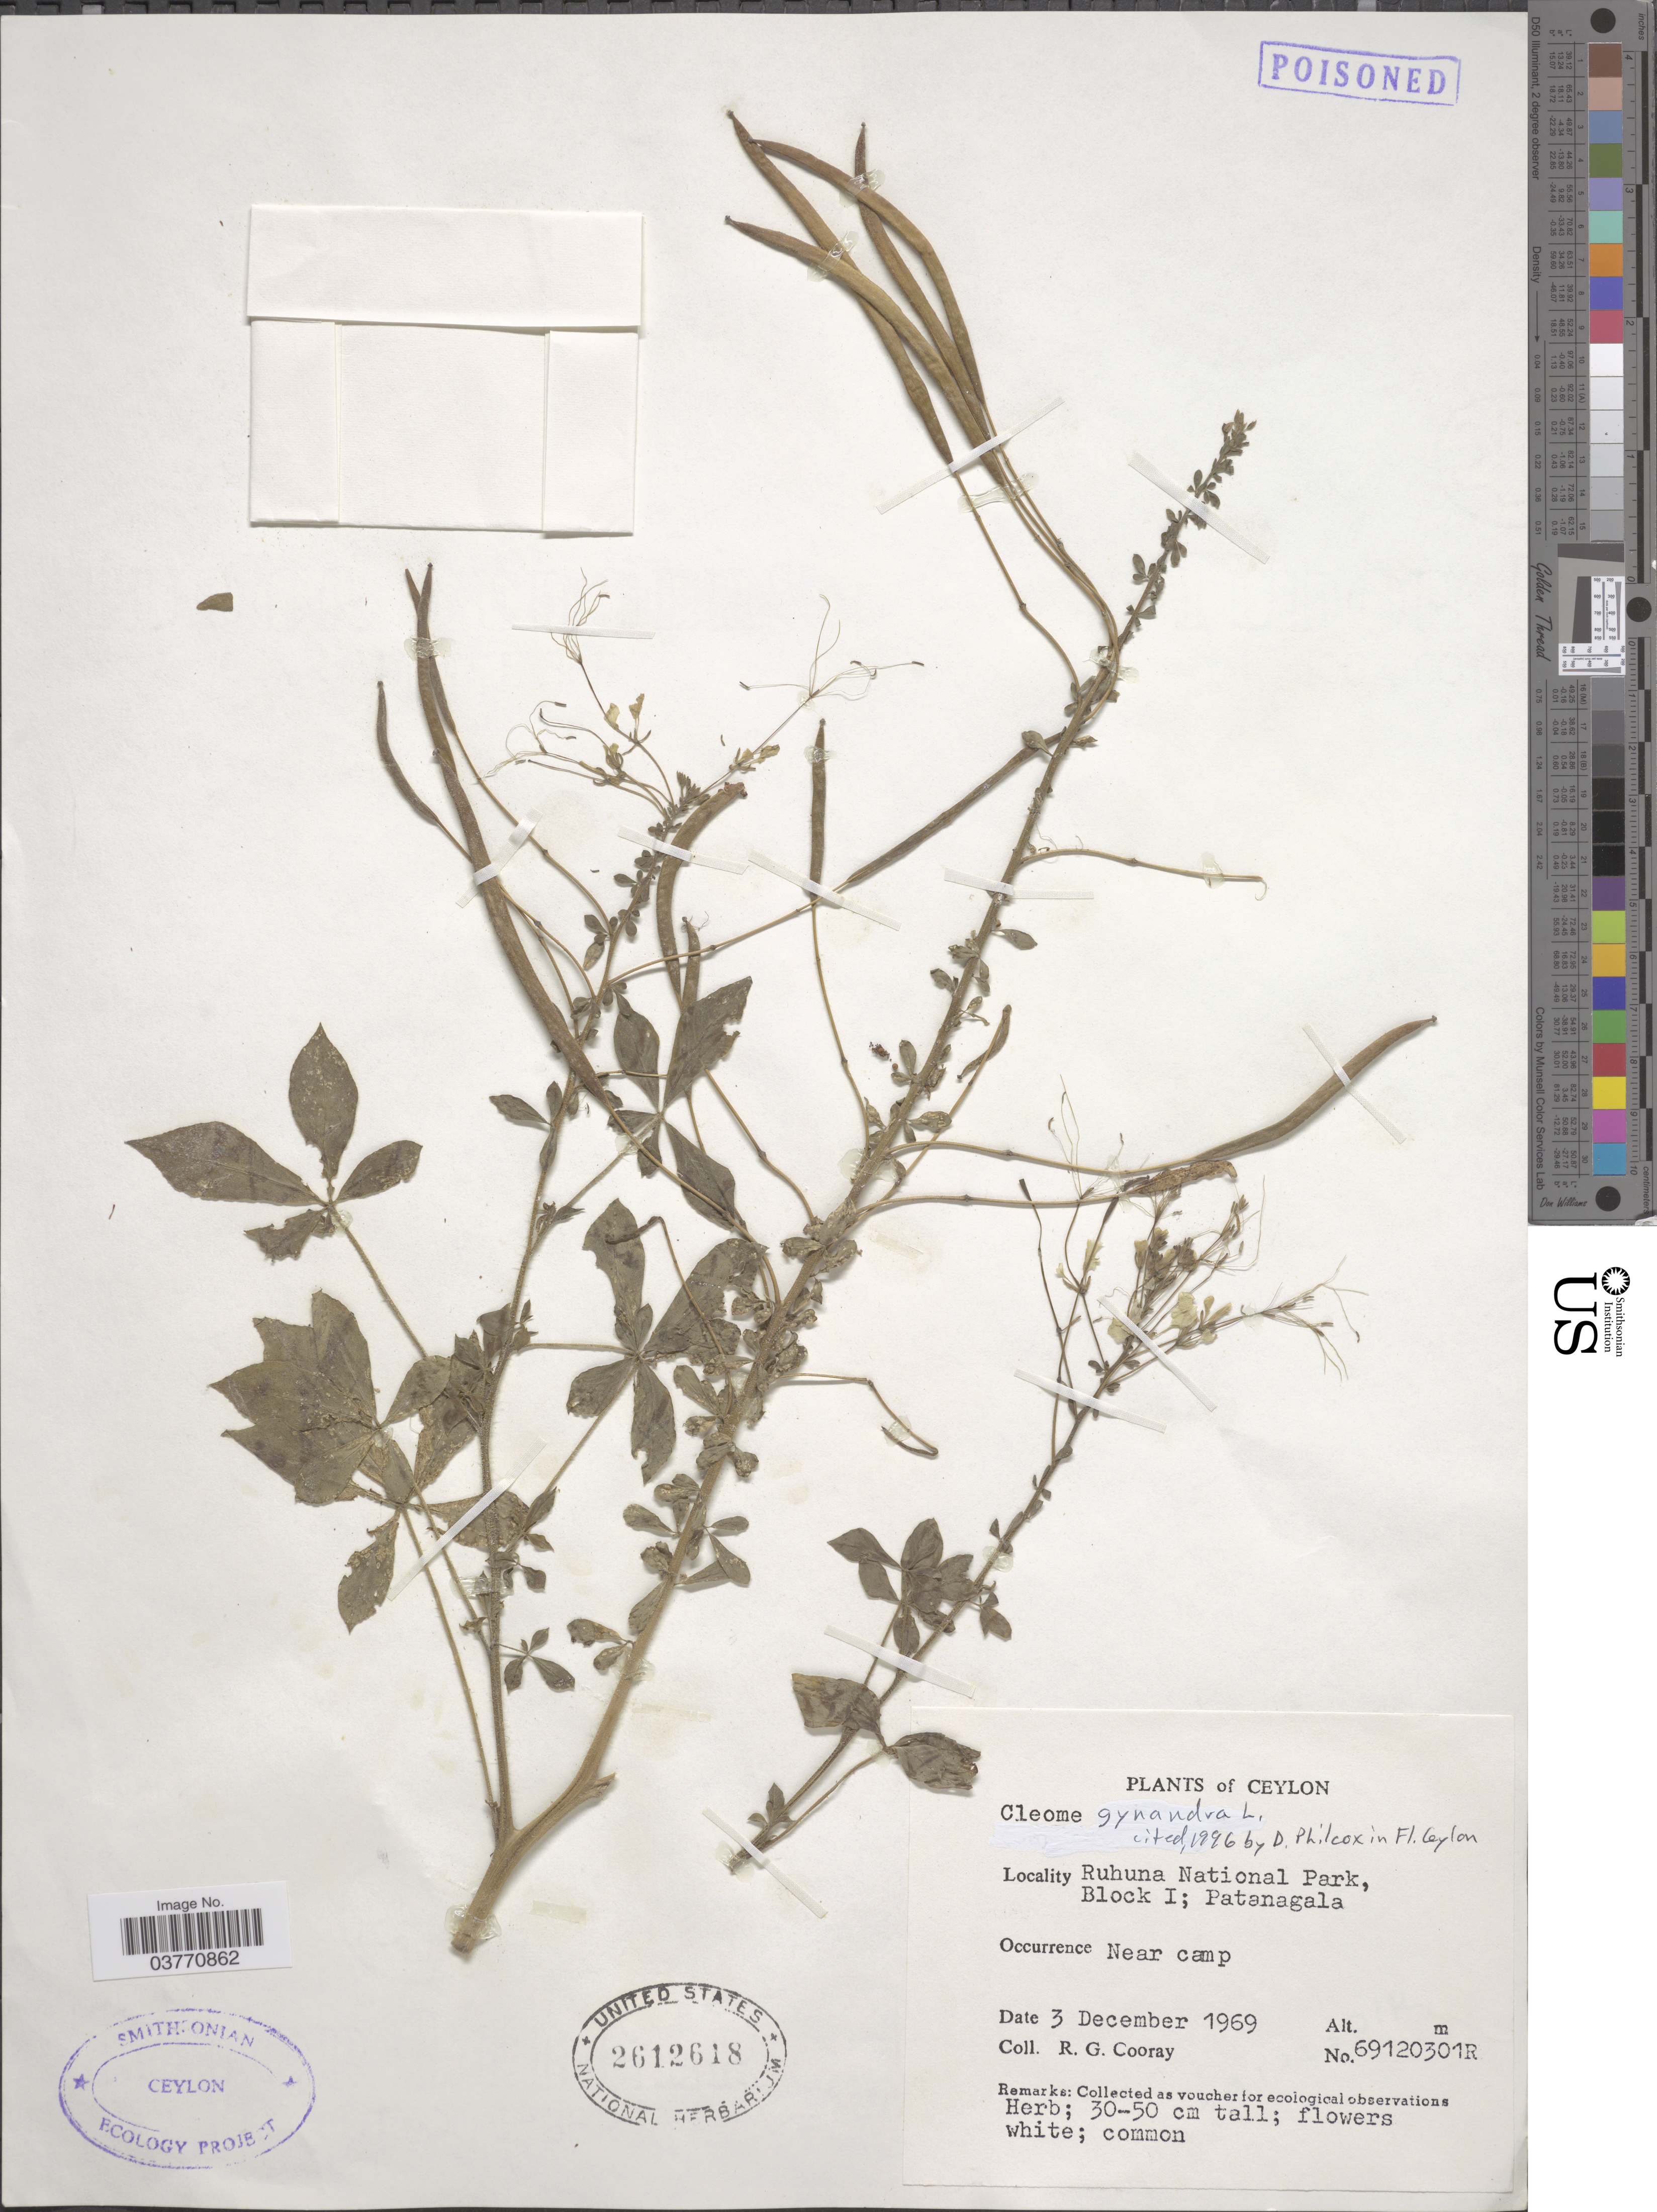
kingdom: Plantae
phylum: Tracheophyta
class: Magnoliopsida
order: Brassicales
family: Cleomaceae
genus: Gynandropsis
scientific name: Gynandropsis gynandra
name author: (L.) Briq.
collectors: R. Cooray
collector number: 69120301R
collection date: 1969-12-03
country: Sri Lanka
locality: Ceylon. Ruhuna National Park, Block 1; Patanagala.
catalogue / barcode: US 2612618